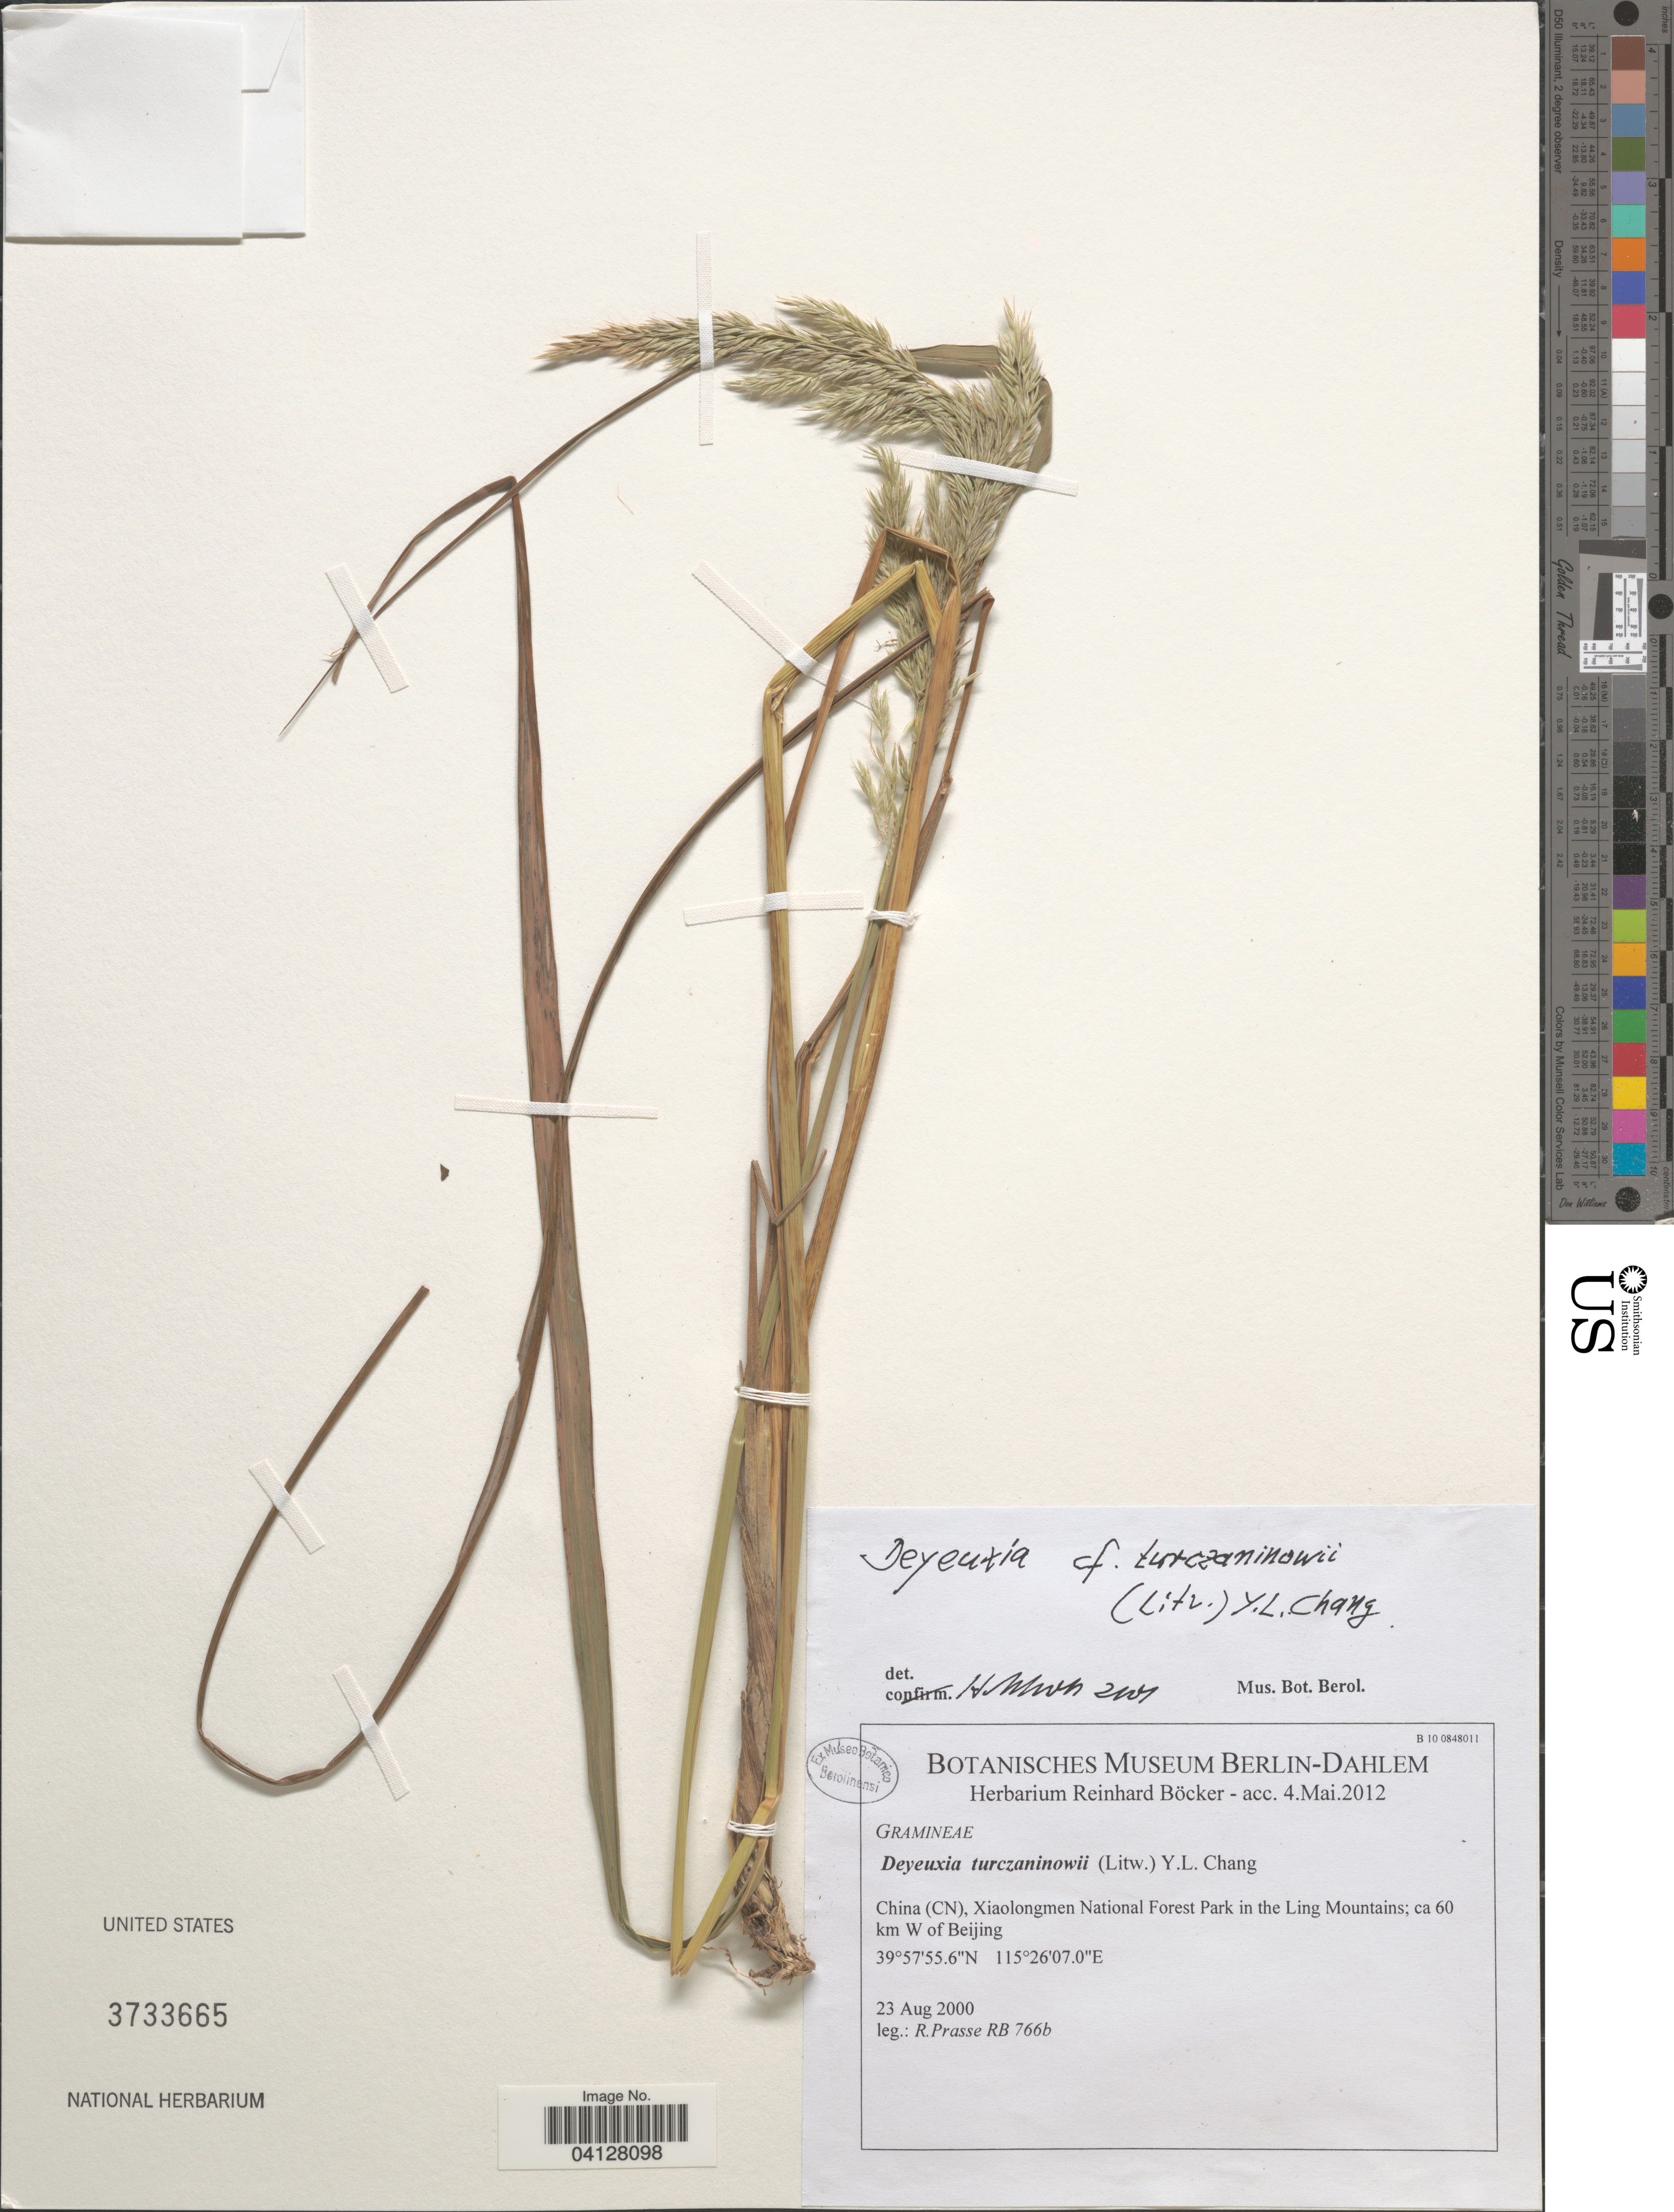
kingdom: Plantae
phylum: Tracheophyta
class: Liliopsida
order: Poales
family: Poaceae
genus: Deyeuxia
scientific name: Deyeuxia turczaninowii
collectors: R. Prasse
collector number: RB 766b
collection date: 2000-08-23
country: China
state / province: Beijing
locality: Xiaolongmen National Forest Park in the Ling Mountains; ca 60 km W of Beijing.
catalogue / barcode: US 3733665